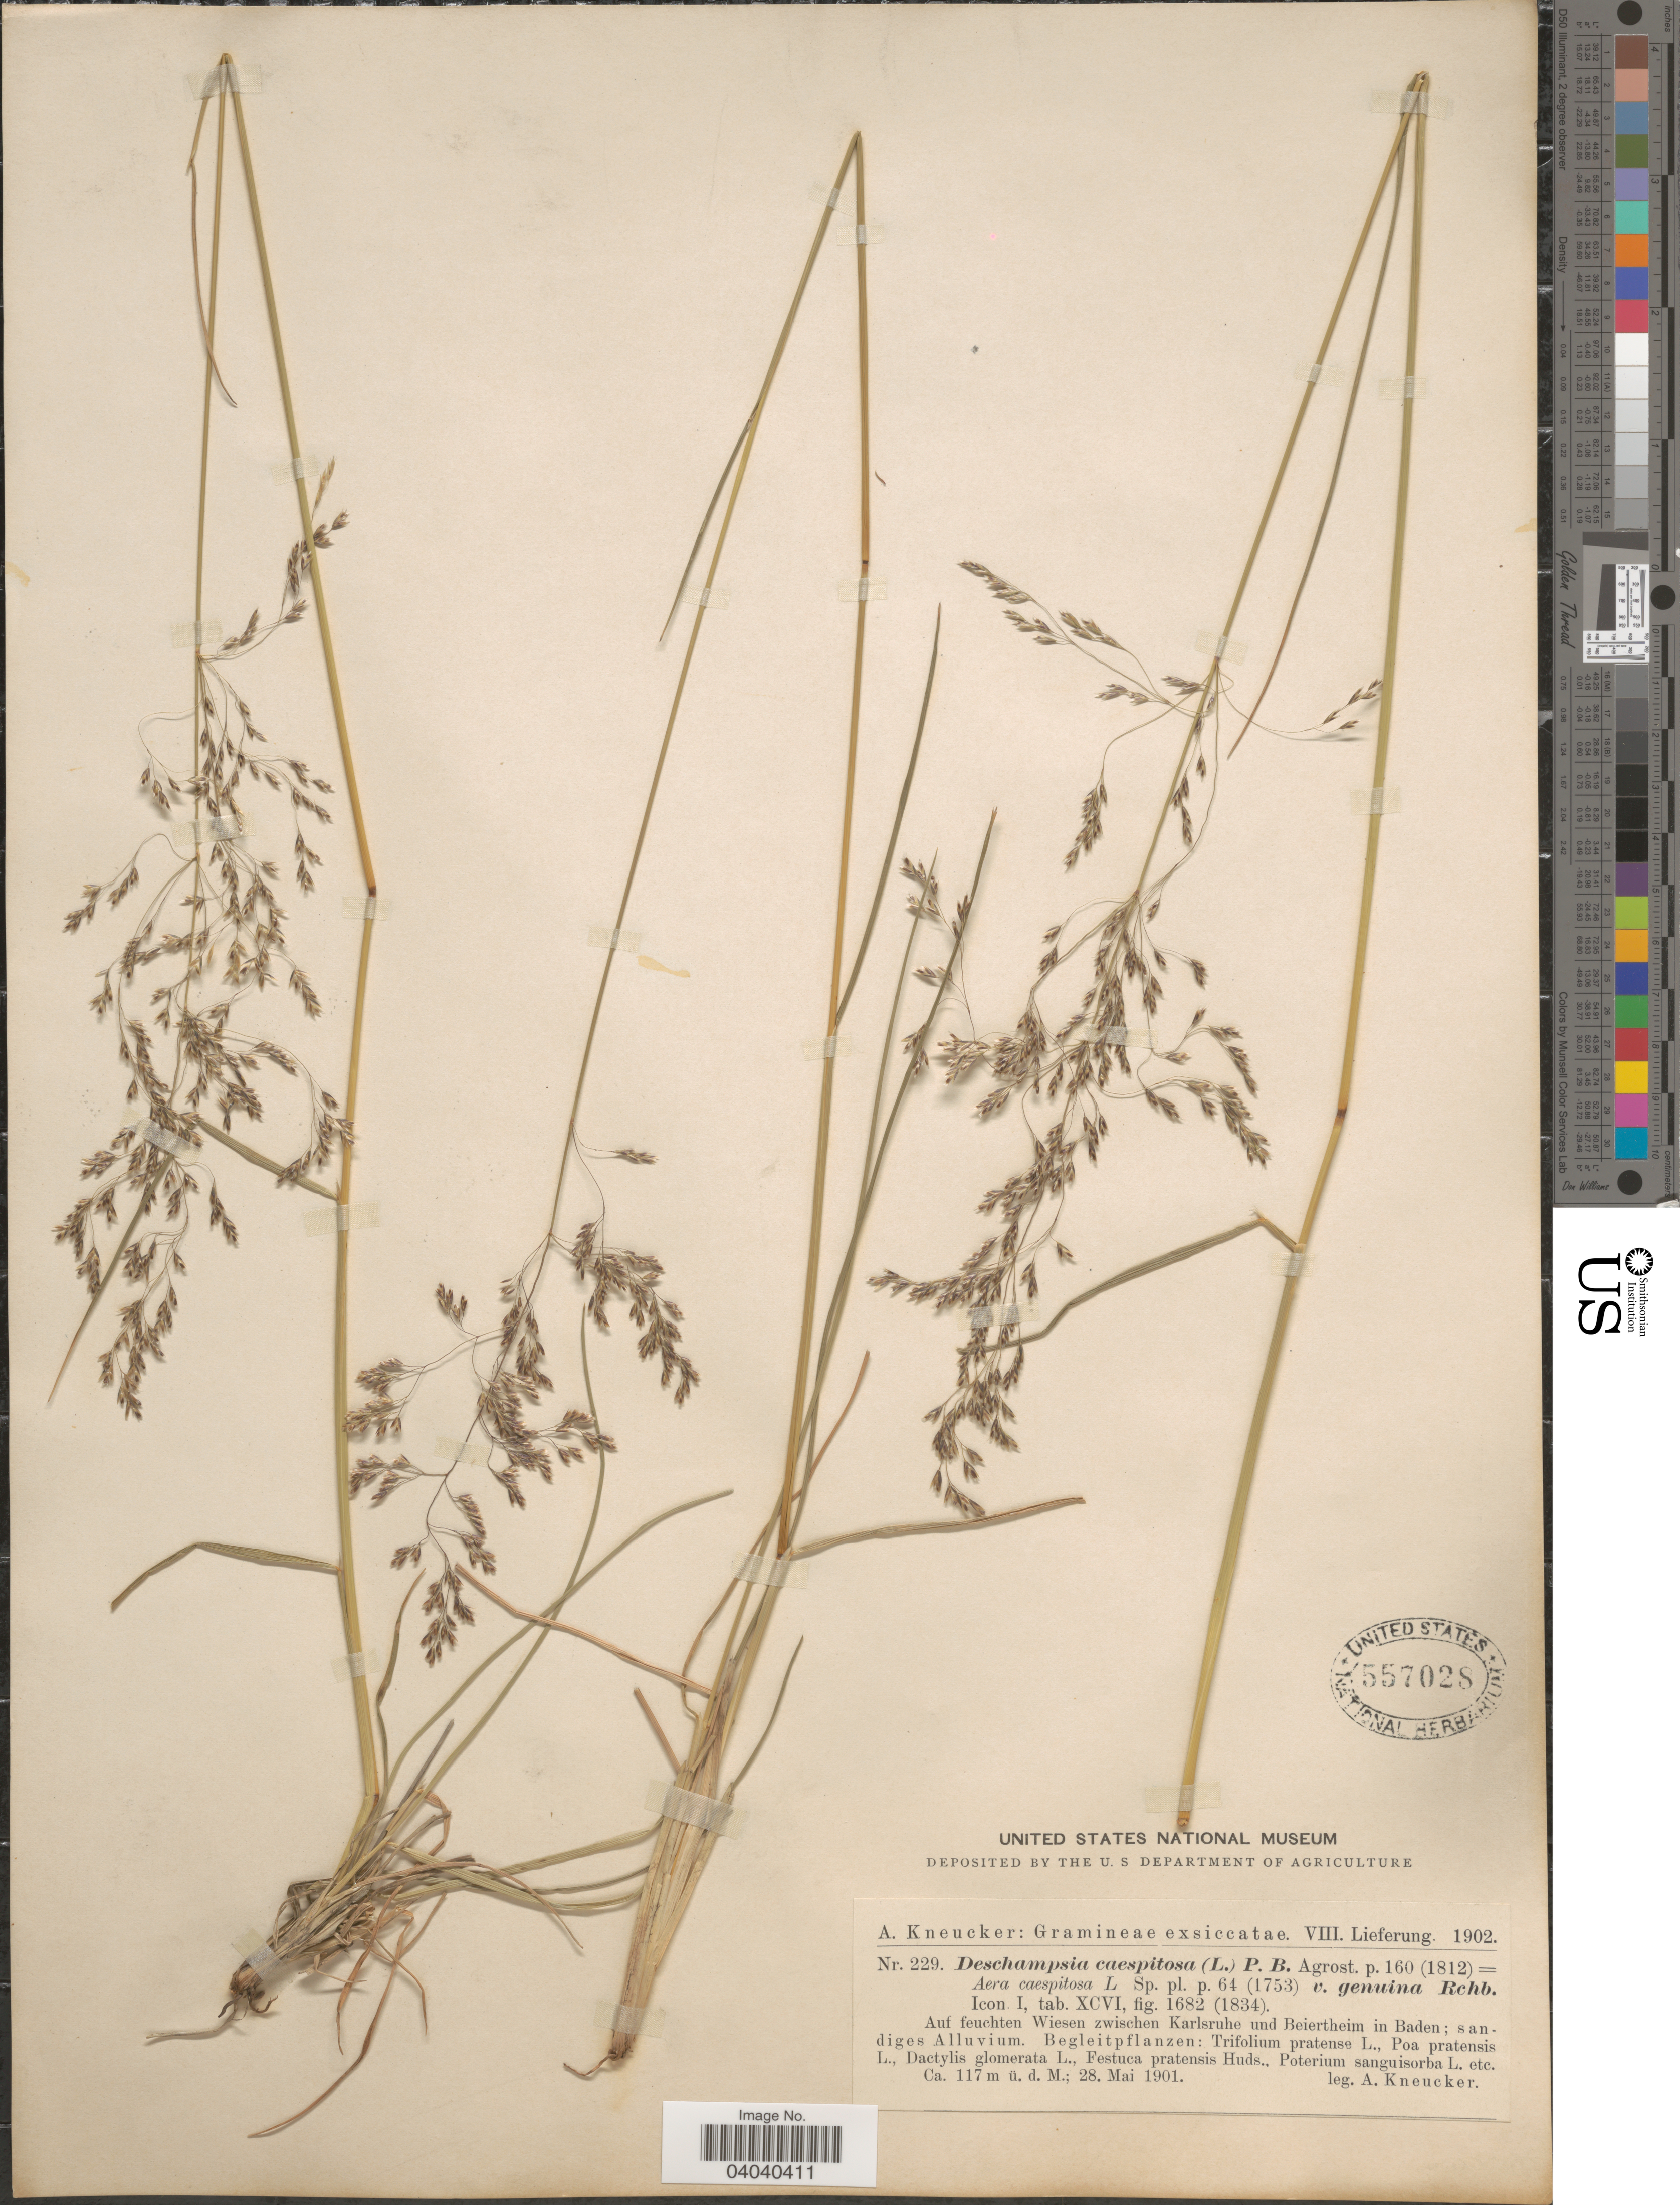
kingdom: Plantae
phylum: Tracheophyta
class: Liliopsida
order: Poales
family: Poaceae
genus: Deschampsia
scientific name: Deschampsia cespitosa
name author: (L.) P. Beauv.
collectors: A. Kneucker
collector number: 229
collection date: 1901-05-28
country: Germany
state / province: Baden-Württemberg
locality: Auf fuechten Wiesen zwischen Karlsruhe und Beiertheim in Baden.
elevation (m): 117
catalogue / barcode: US 557028